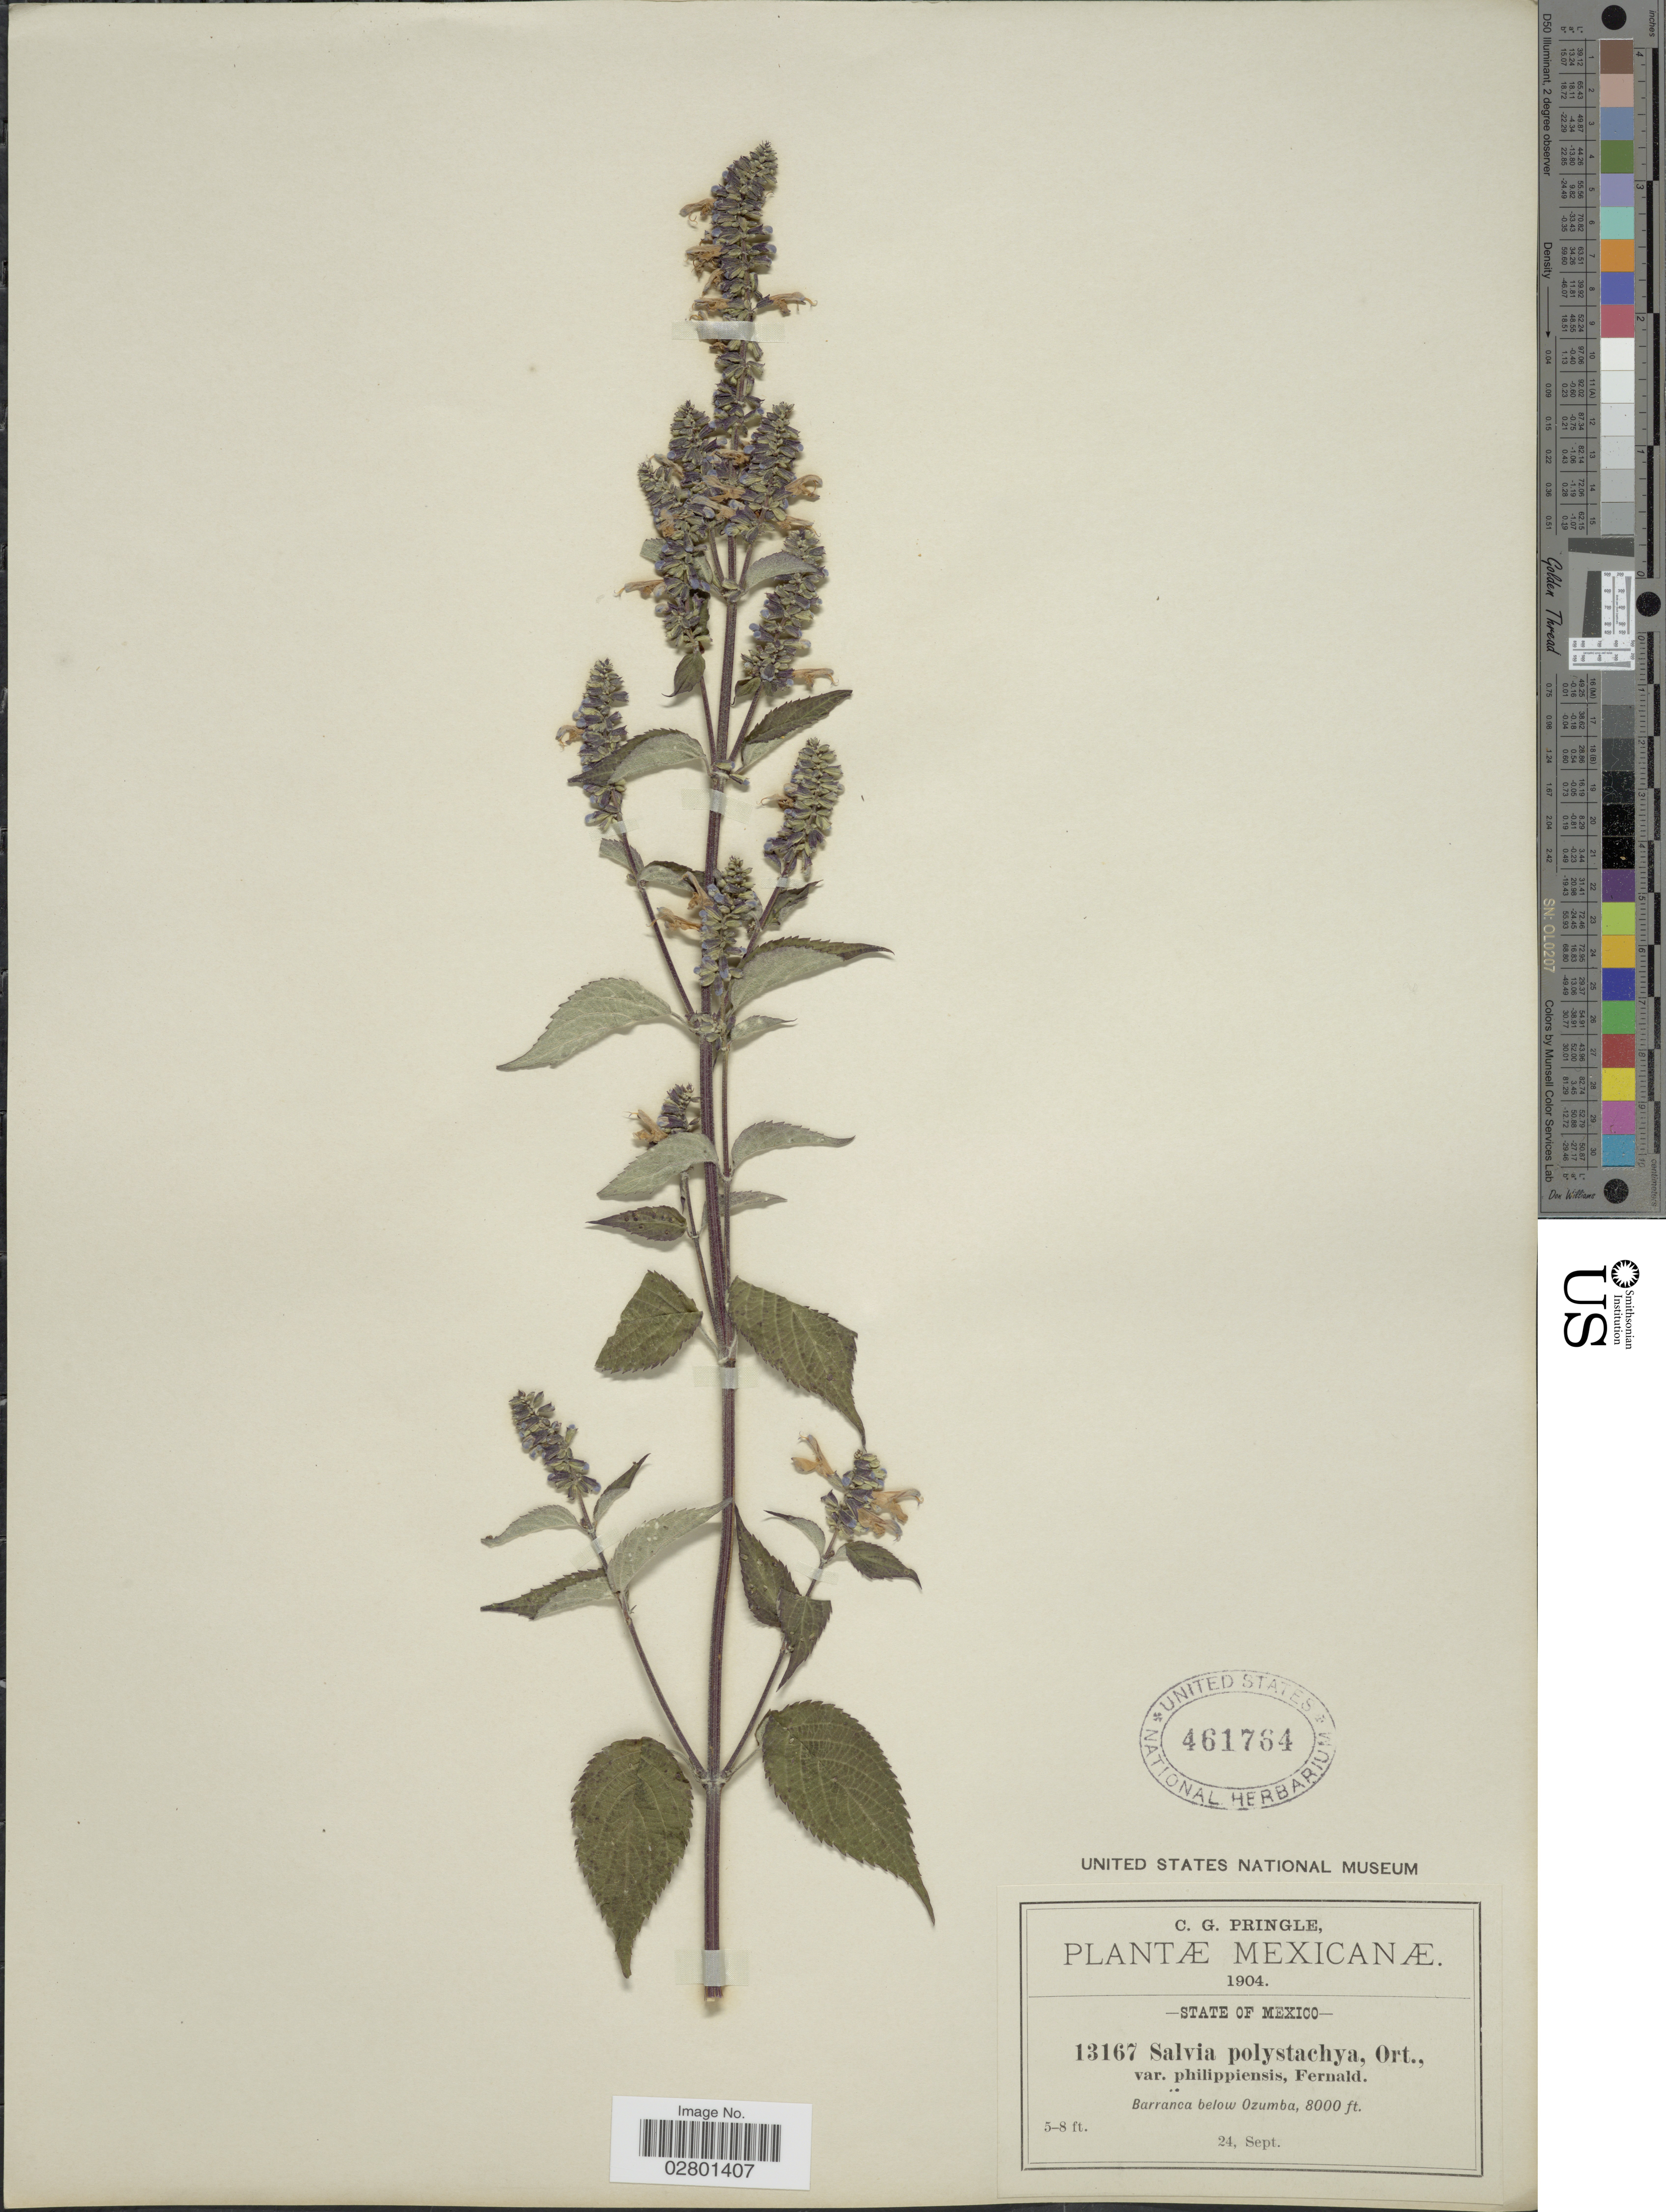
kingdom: Plantae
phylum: Tracheophyta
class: Magnoliopsida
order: Lamiales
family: Lamiaceae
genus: Salvia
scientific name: Salvia polystachya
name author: Cav.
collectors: C. G. Pringle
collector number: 13167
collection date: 1904-09-24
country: Mexico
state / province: México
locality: Barranca below Ozumba.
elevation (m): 2438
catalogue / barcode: US 461764